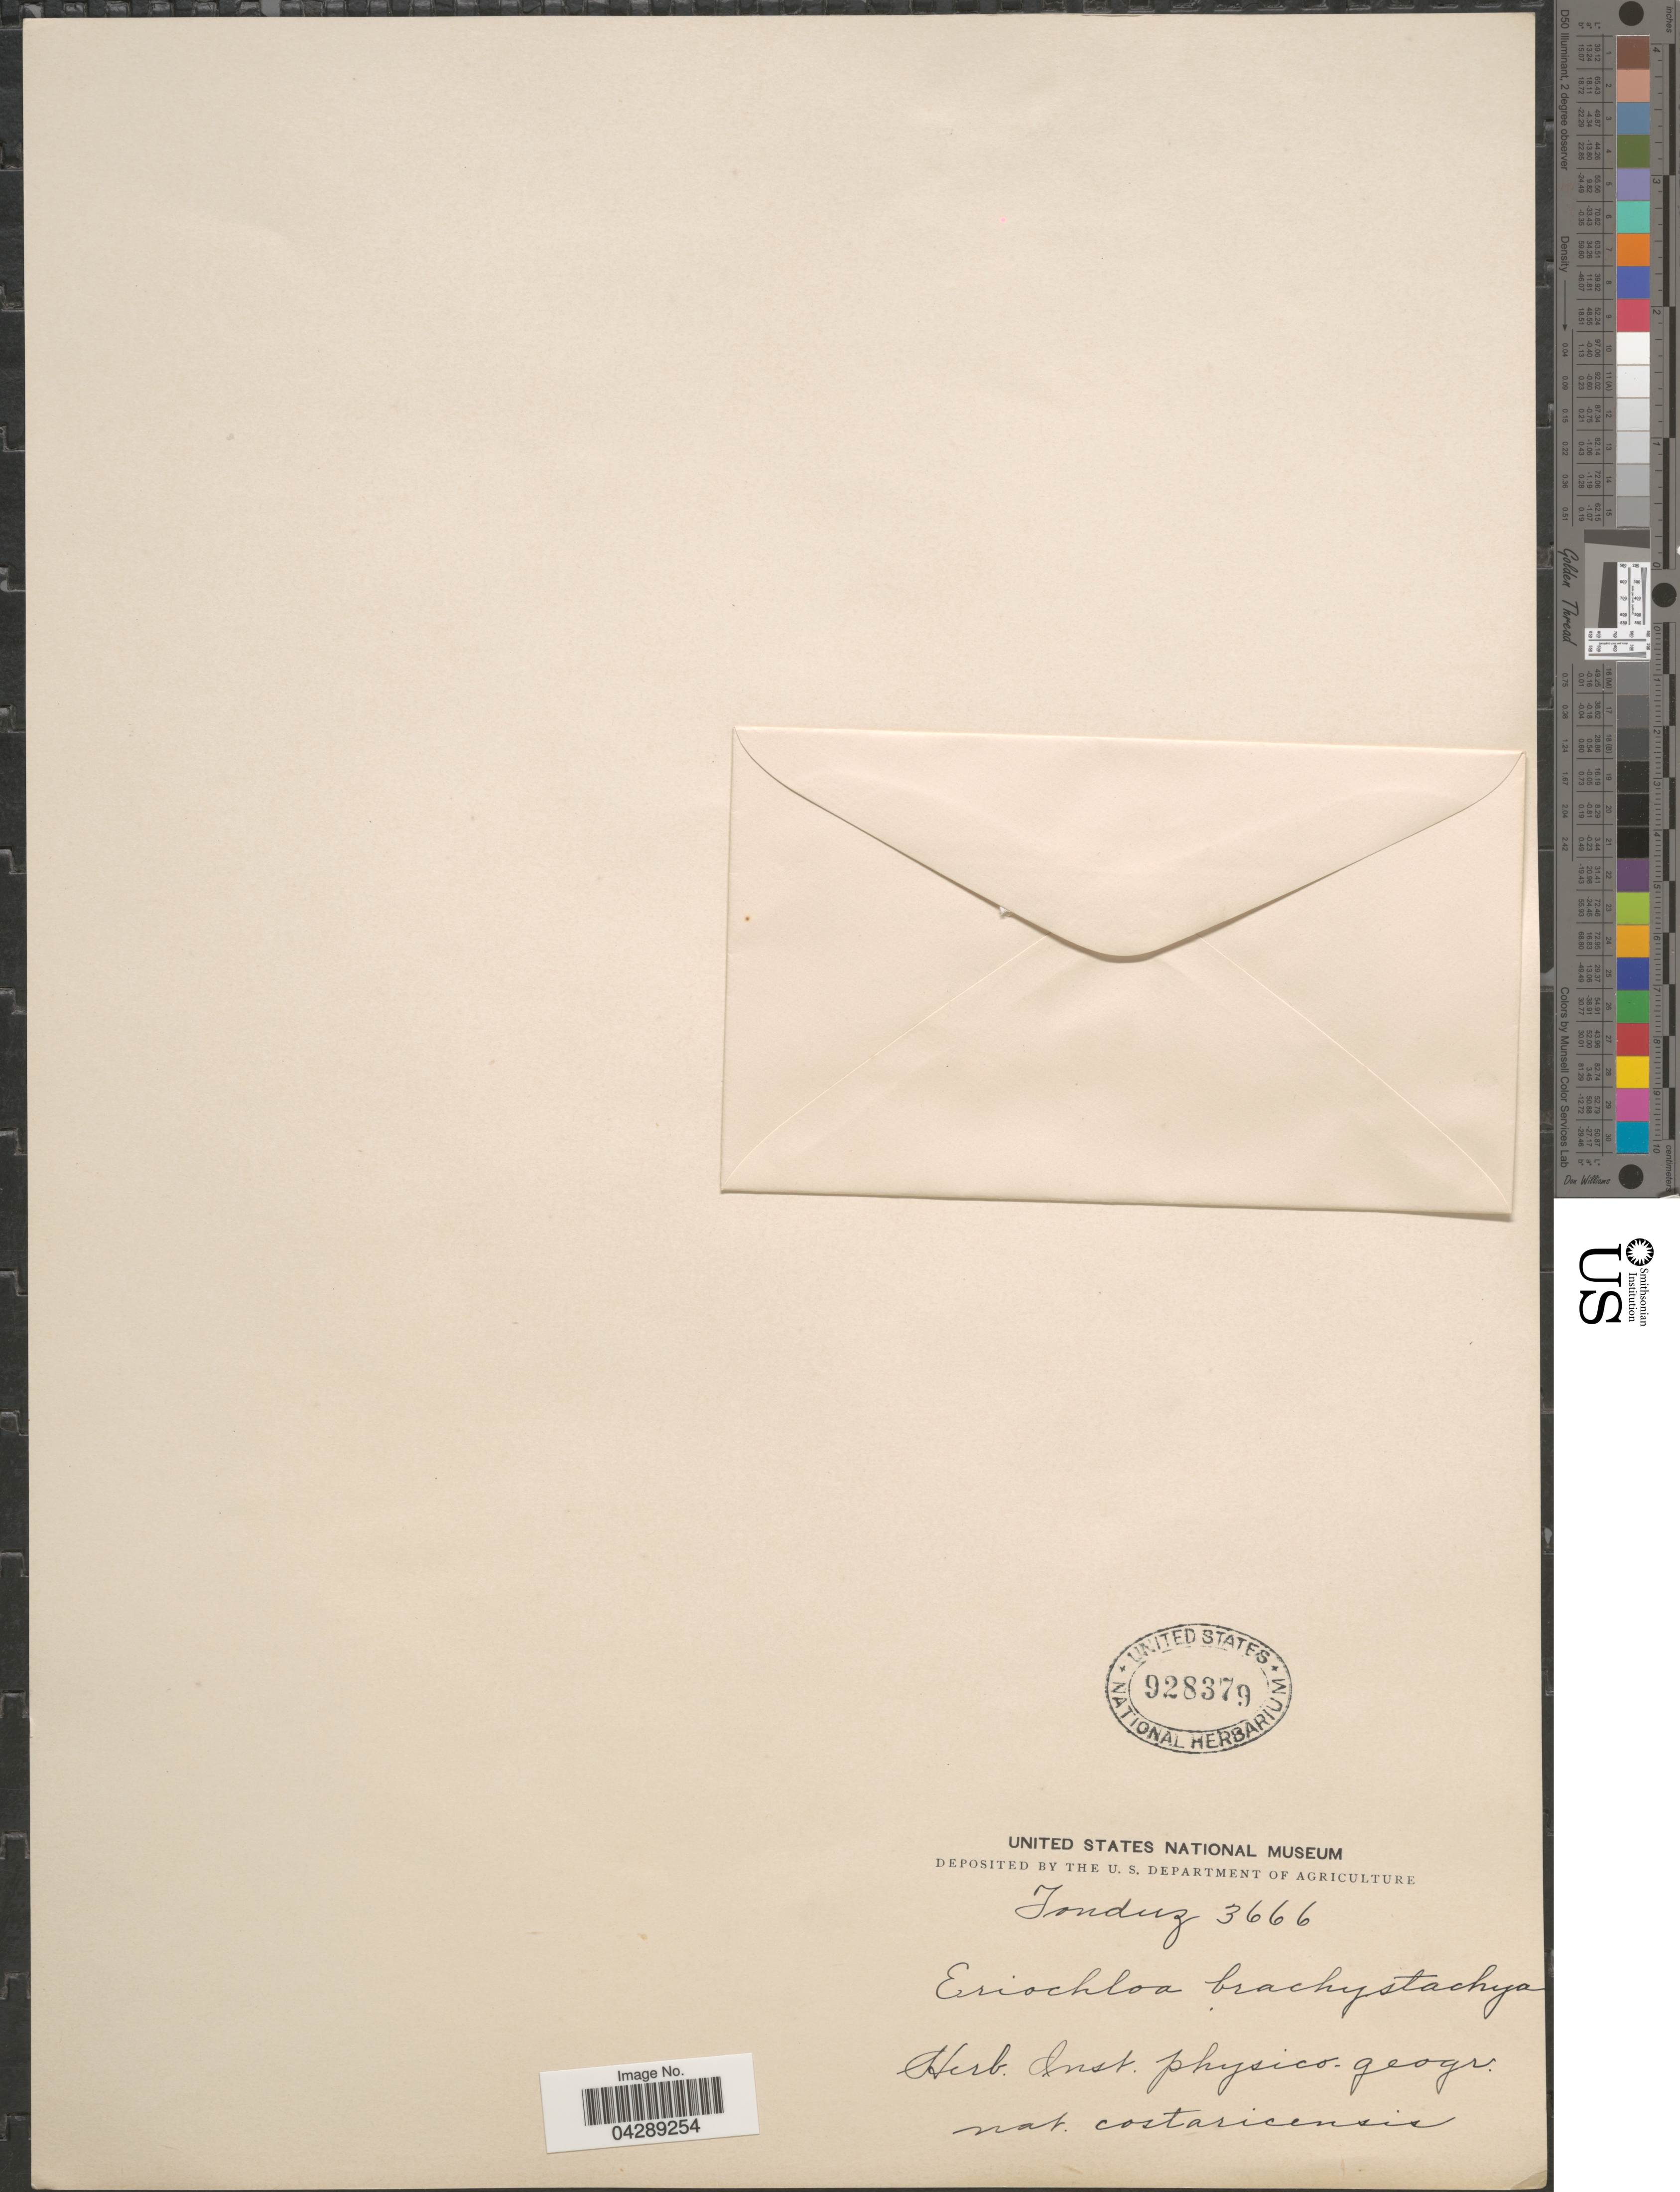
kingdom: Plantae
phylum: Tracheophyta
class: Liliopsida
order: Poales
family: Poaceae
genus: Eriochloa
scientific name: Eriochloa distachya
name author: Kunth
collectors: Tonduz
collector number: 3666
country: Costa Rica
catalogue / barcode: US 928379